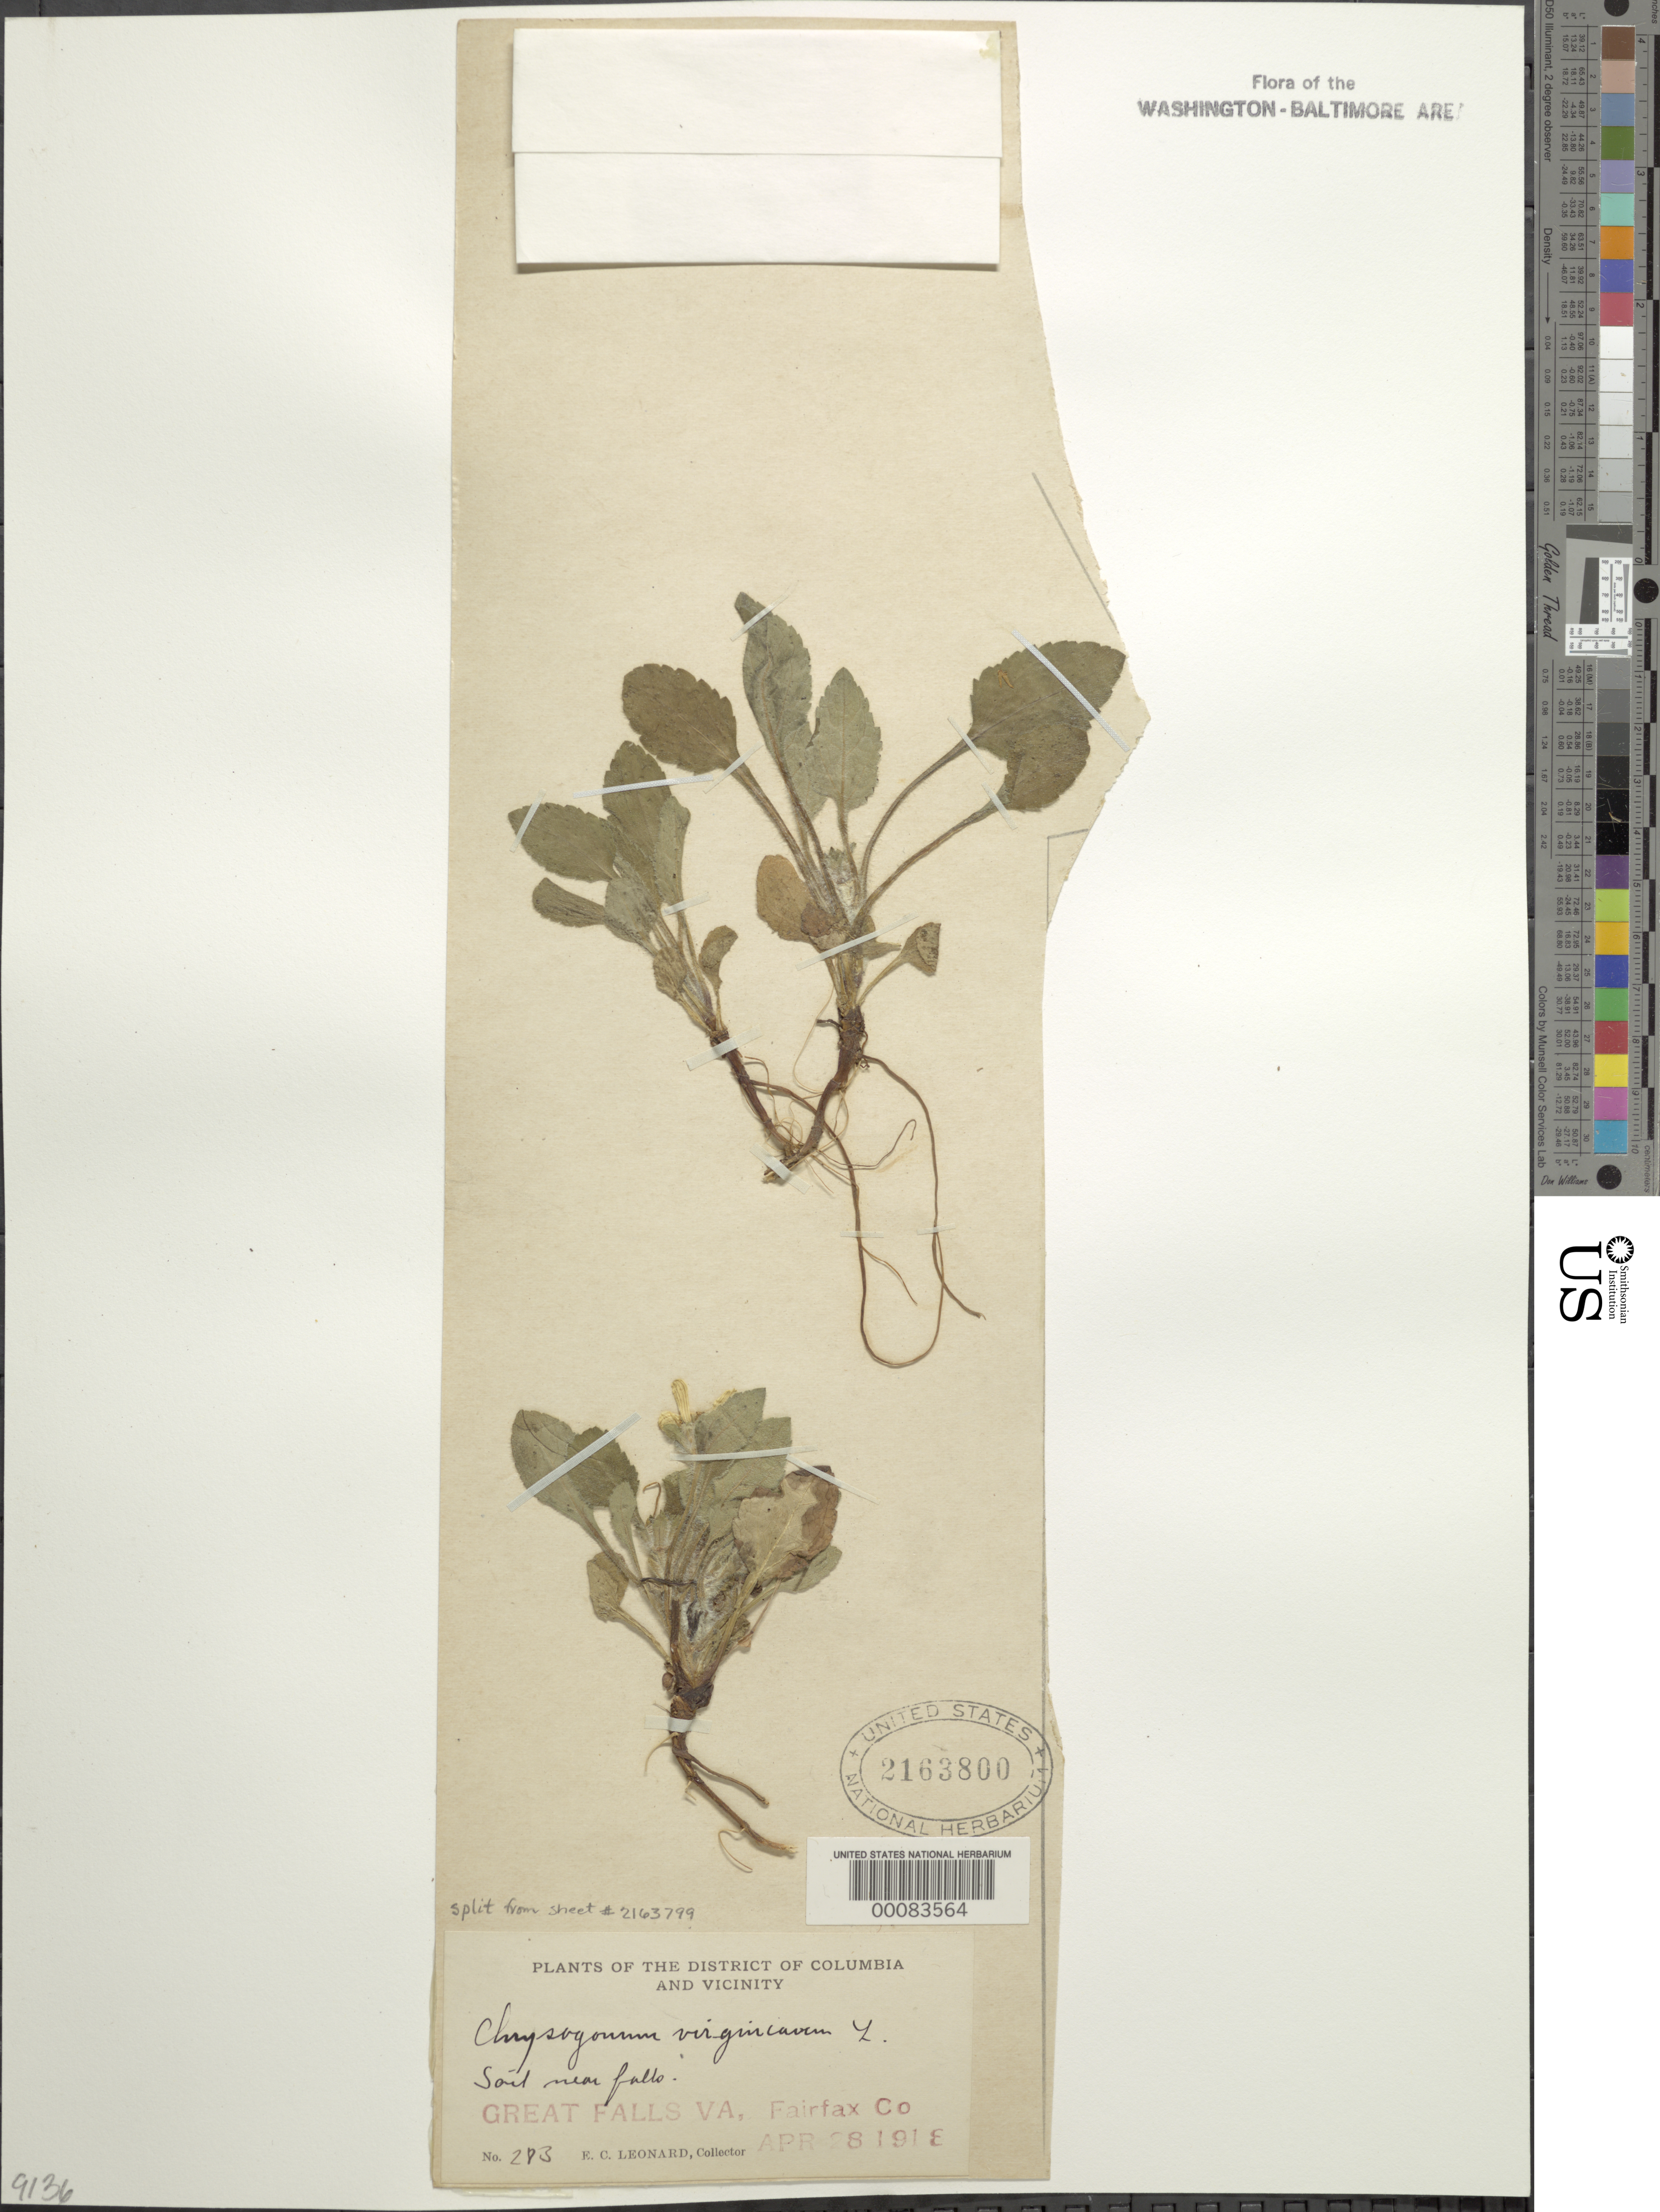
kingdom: Plantae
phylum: Tracheophyta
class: Magnoliopsida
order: Asterales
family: Asteraceae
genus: Chrysogonum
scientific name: Chrysogonum virginianum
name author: L.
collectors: E. C. Leonard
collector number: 283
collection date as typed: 28 Apr 1918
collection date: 1918-04-28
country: United States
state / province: Virginia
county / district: Fairfax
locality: Great Falls C. & O. Canal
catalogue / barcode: US 2163800